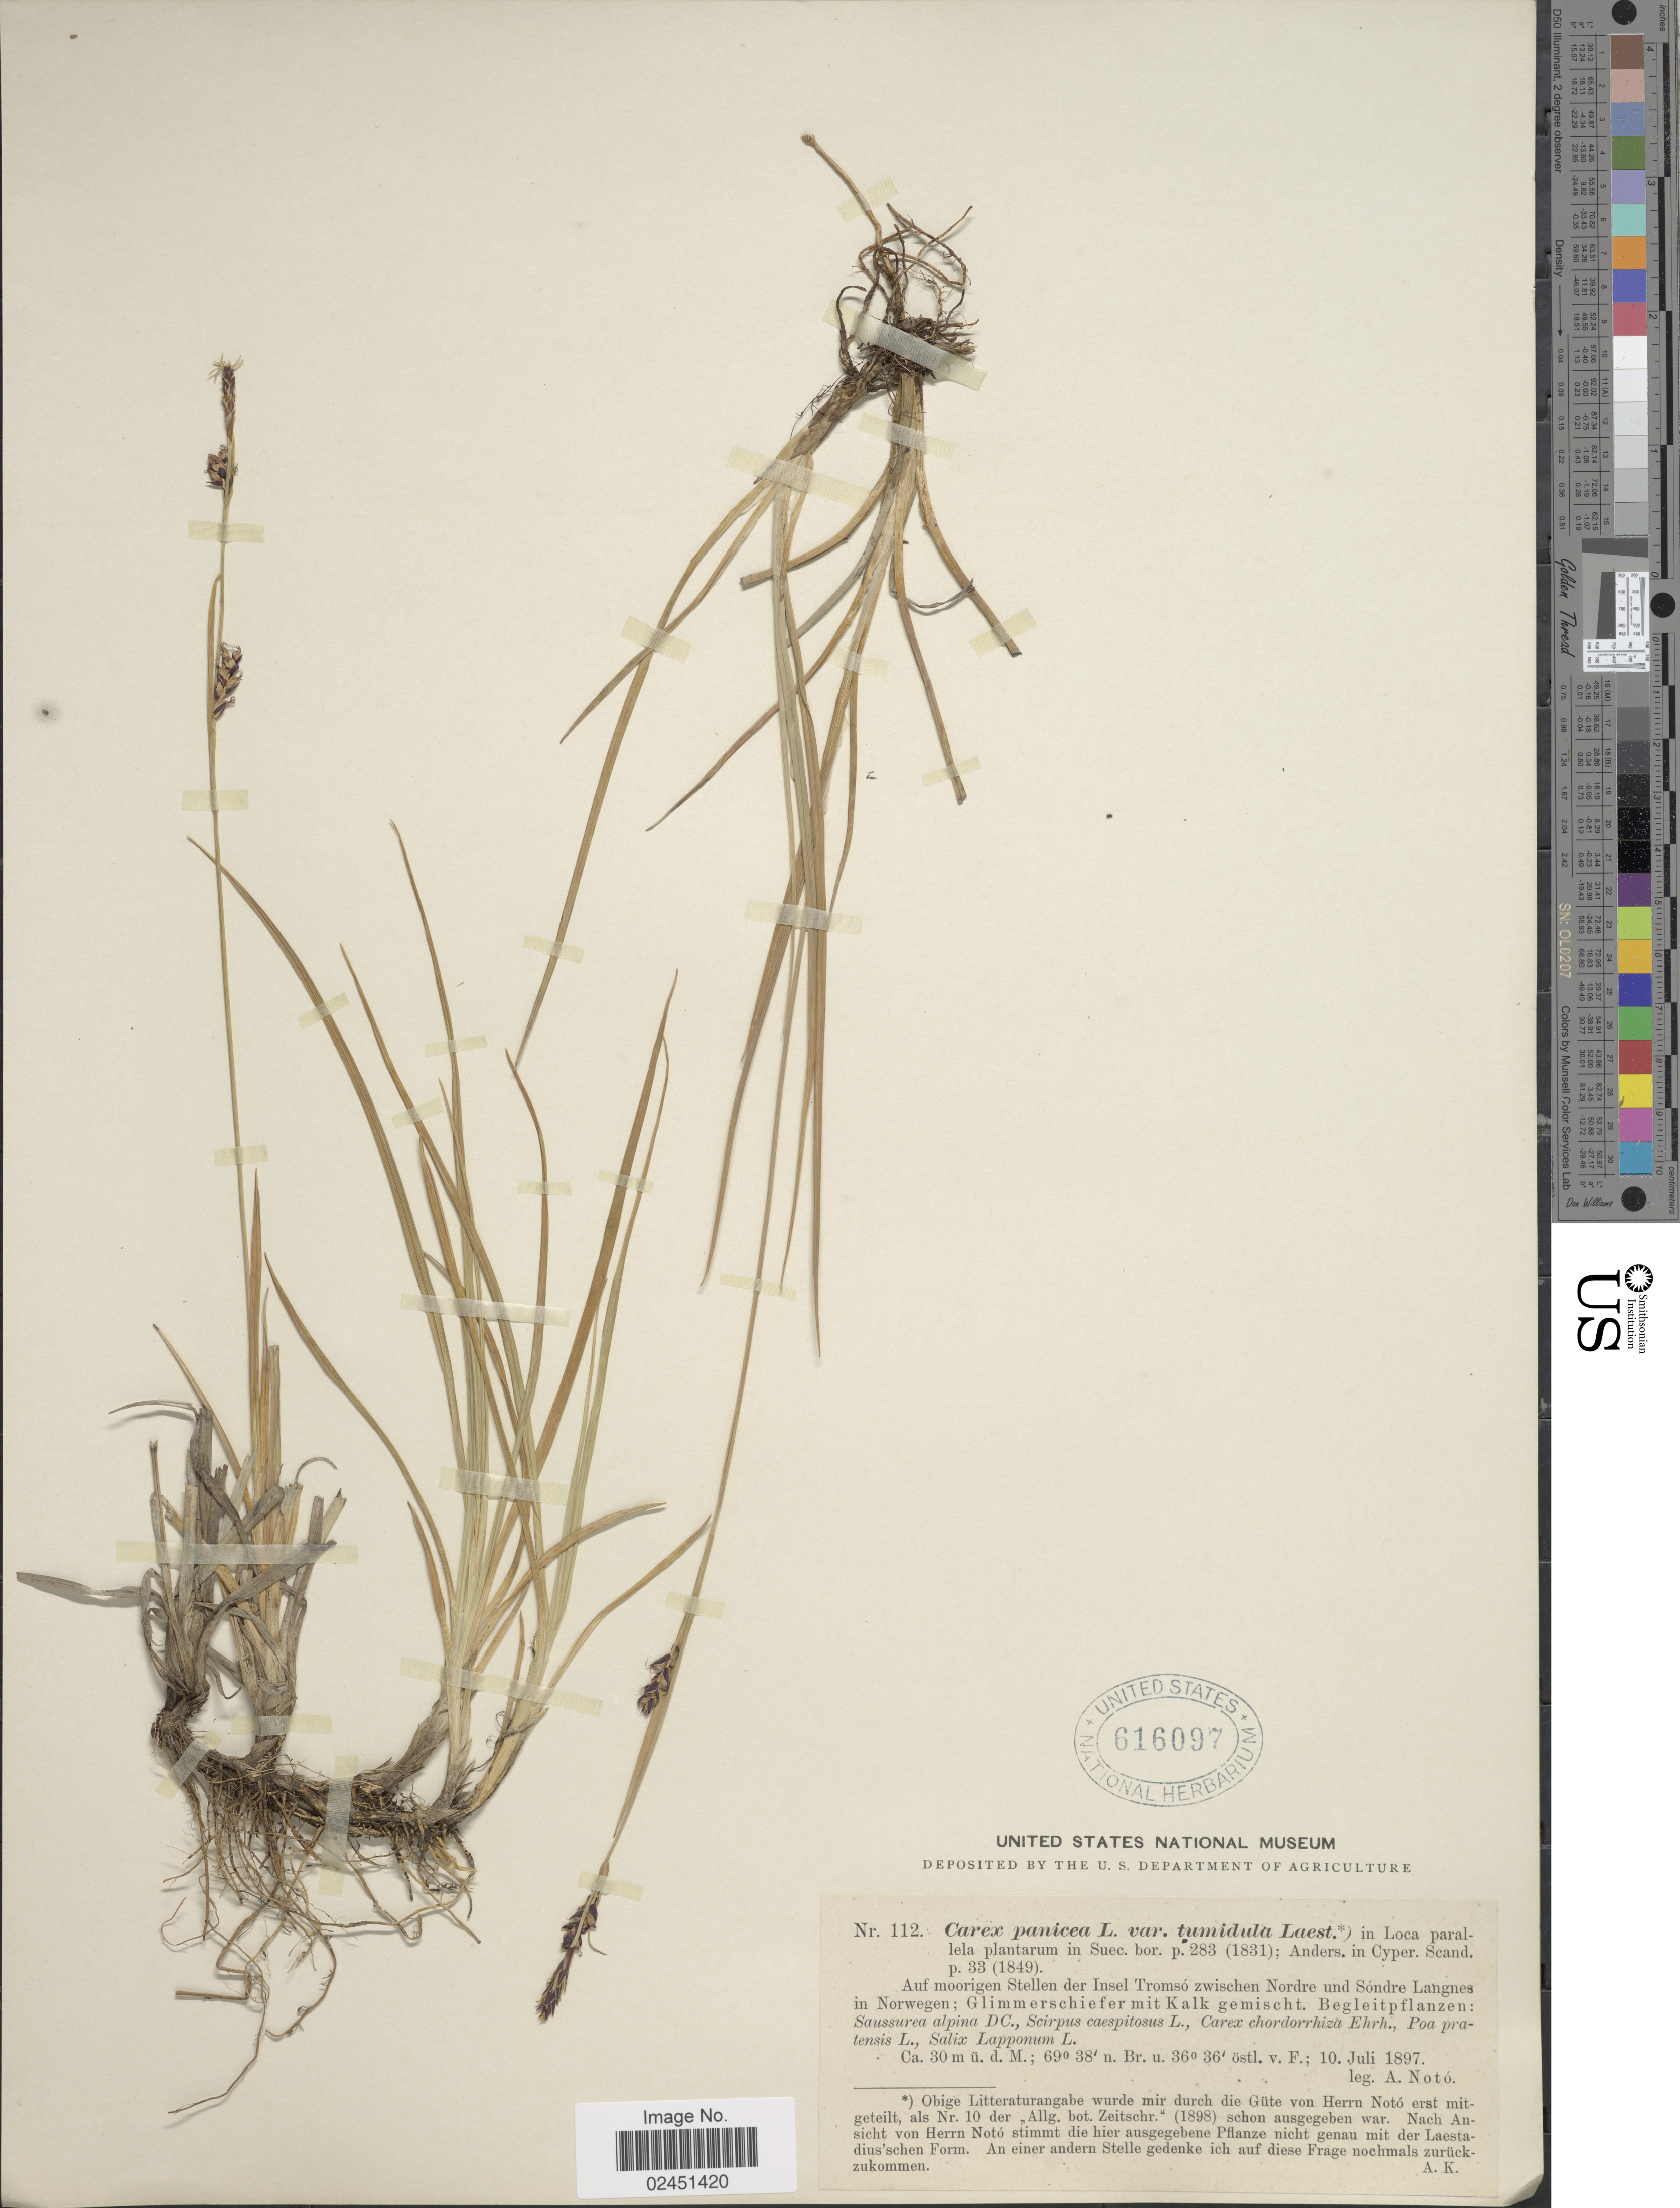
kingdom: Plantae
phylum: Tracheophyta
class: Liliopsida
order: Poales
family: Cyperaceae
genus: Carex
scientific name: Carex panicea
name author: L.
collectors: A. Noto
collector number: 112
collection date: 1897-07-10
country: Norway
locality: Auf moorigen Stellen der Insel Tromso zwichschen Nordre und Sondre Langnes in Norwegen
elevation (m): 30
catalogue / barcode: US 616097